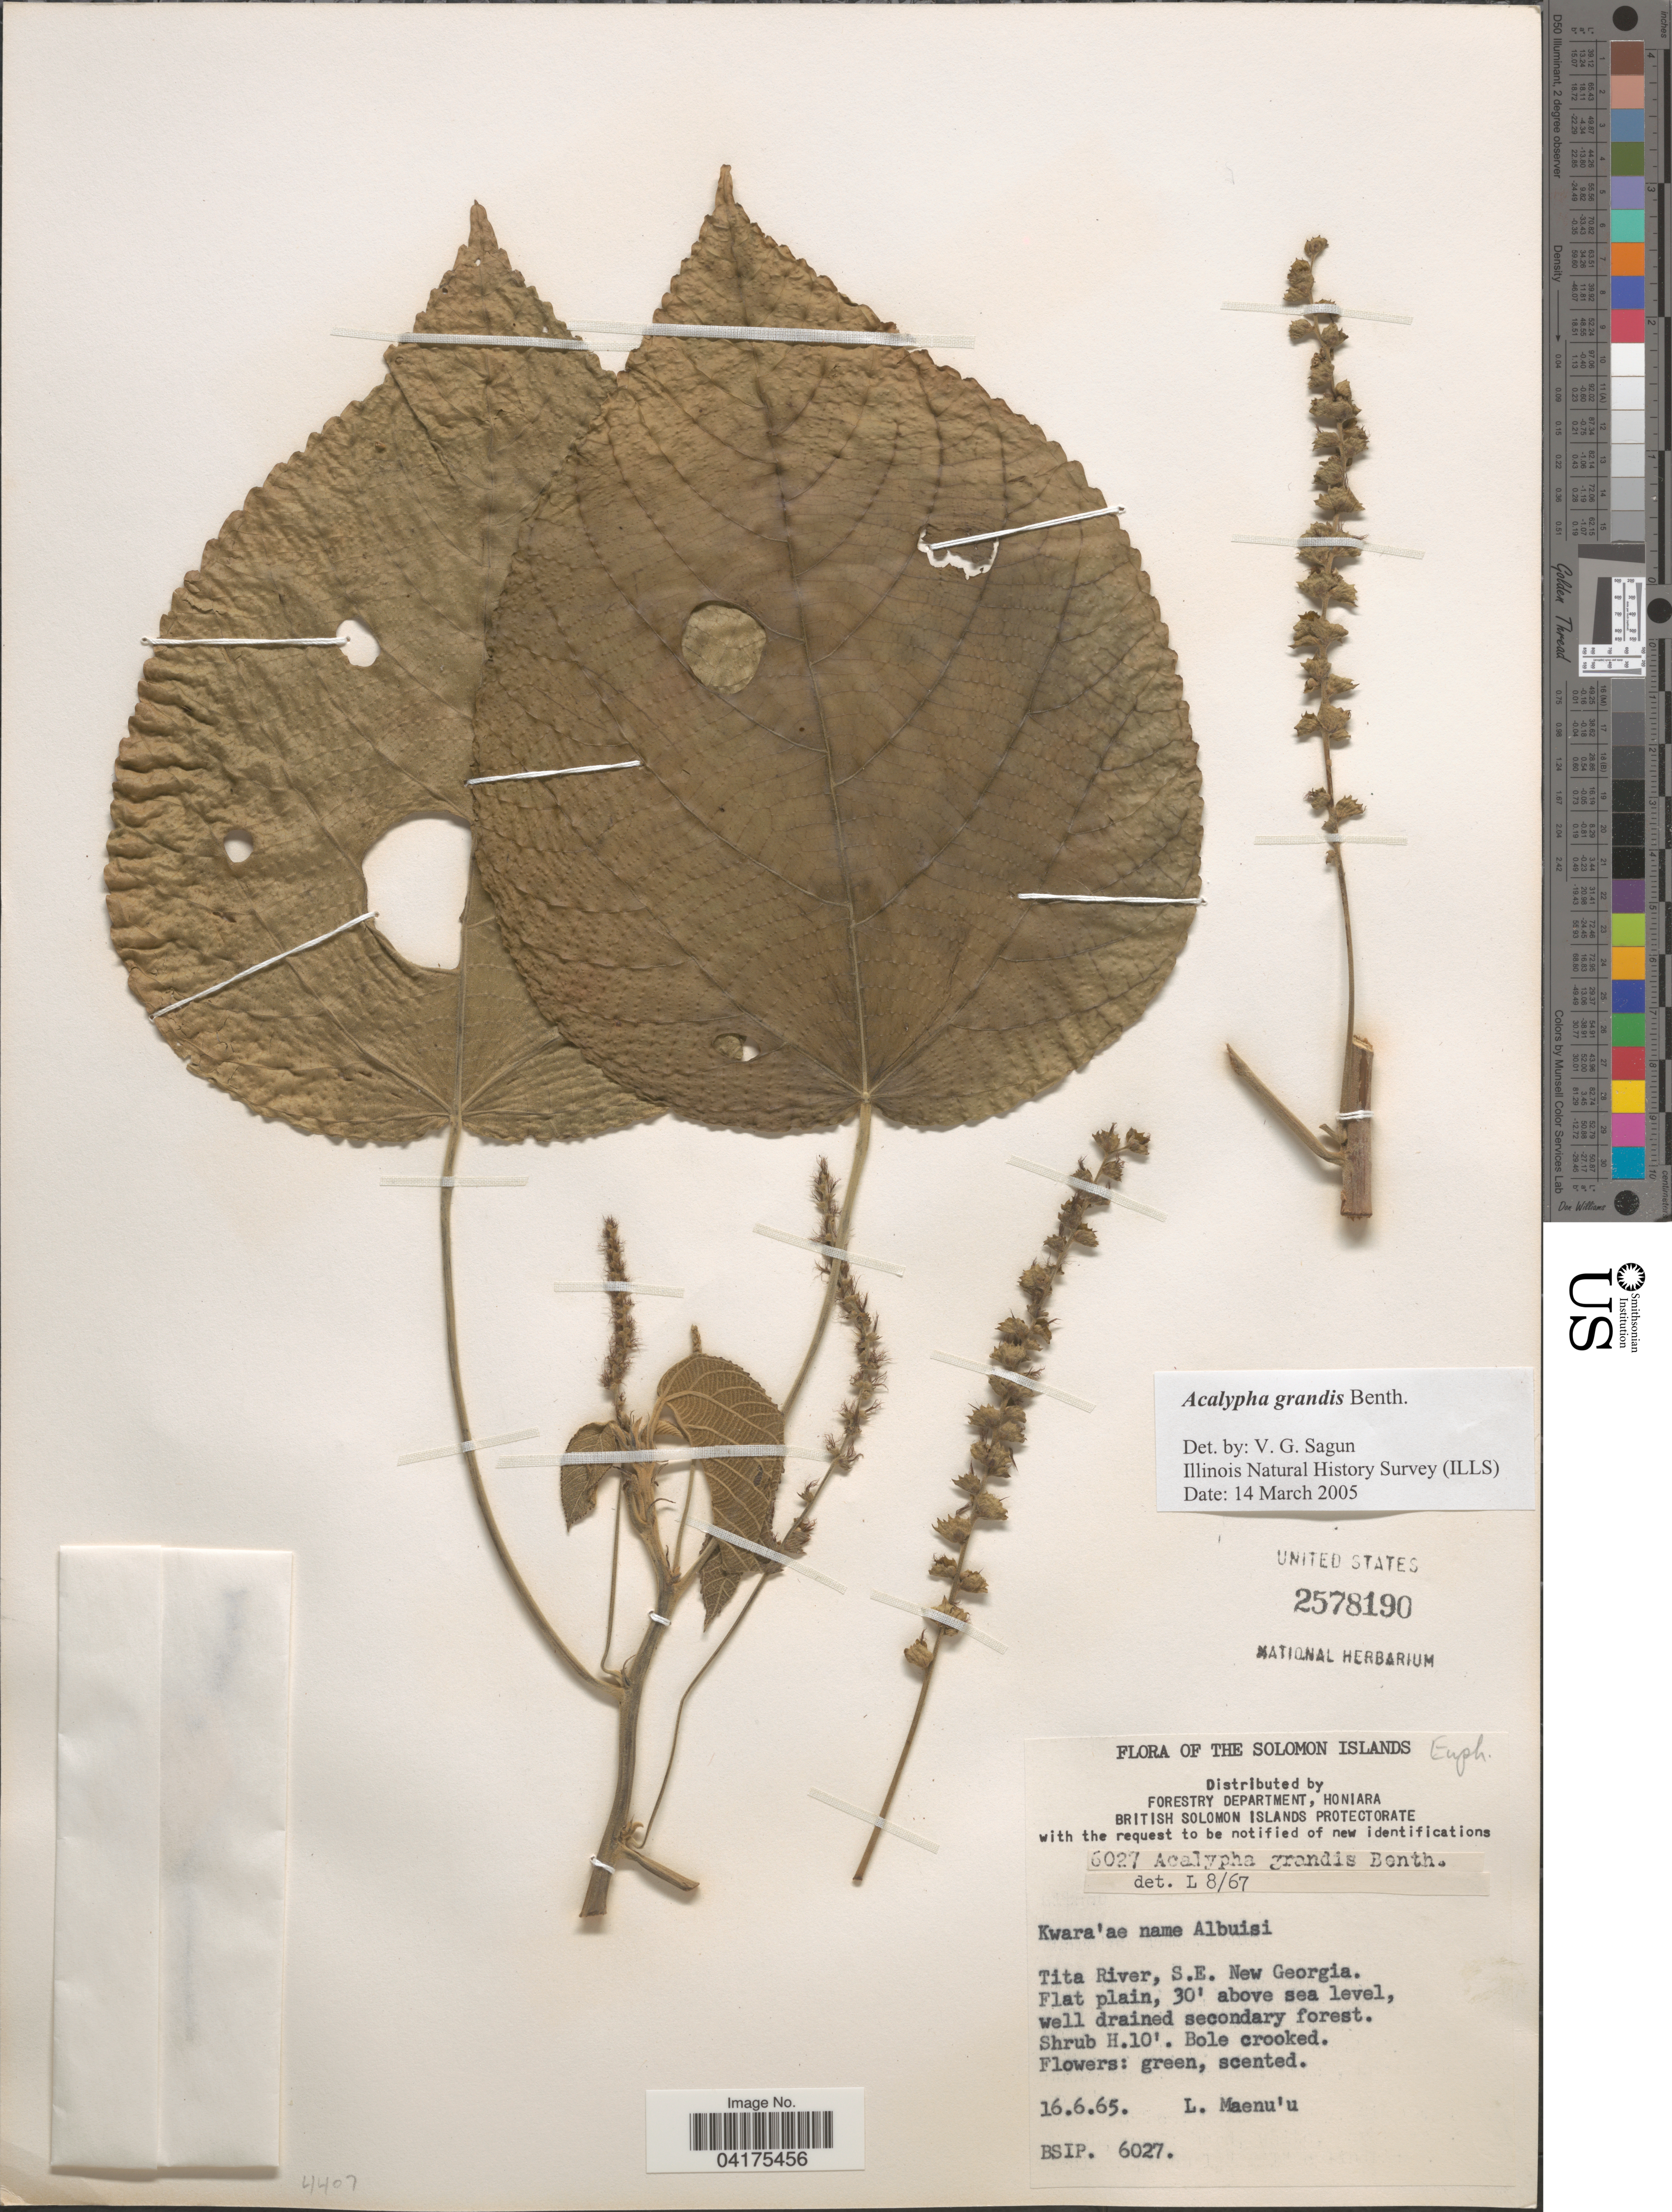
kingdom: Plantae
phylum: Tracheophyta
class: Magnoliopsida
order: Malpighiales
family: Euphorbiaceae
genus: Acalypha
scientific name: Acalypha grandis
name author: Benth.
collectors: L. Maenu'u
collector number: BSIP6027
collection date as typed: Transcribed d/m/y: 16/6/65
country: Solomon Islands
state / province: Solomon Islands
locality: Tita River, S.E. New Georgia.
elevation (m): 9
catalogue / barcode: US 2578190